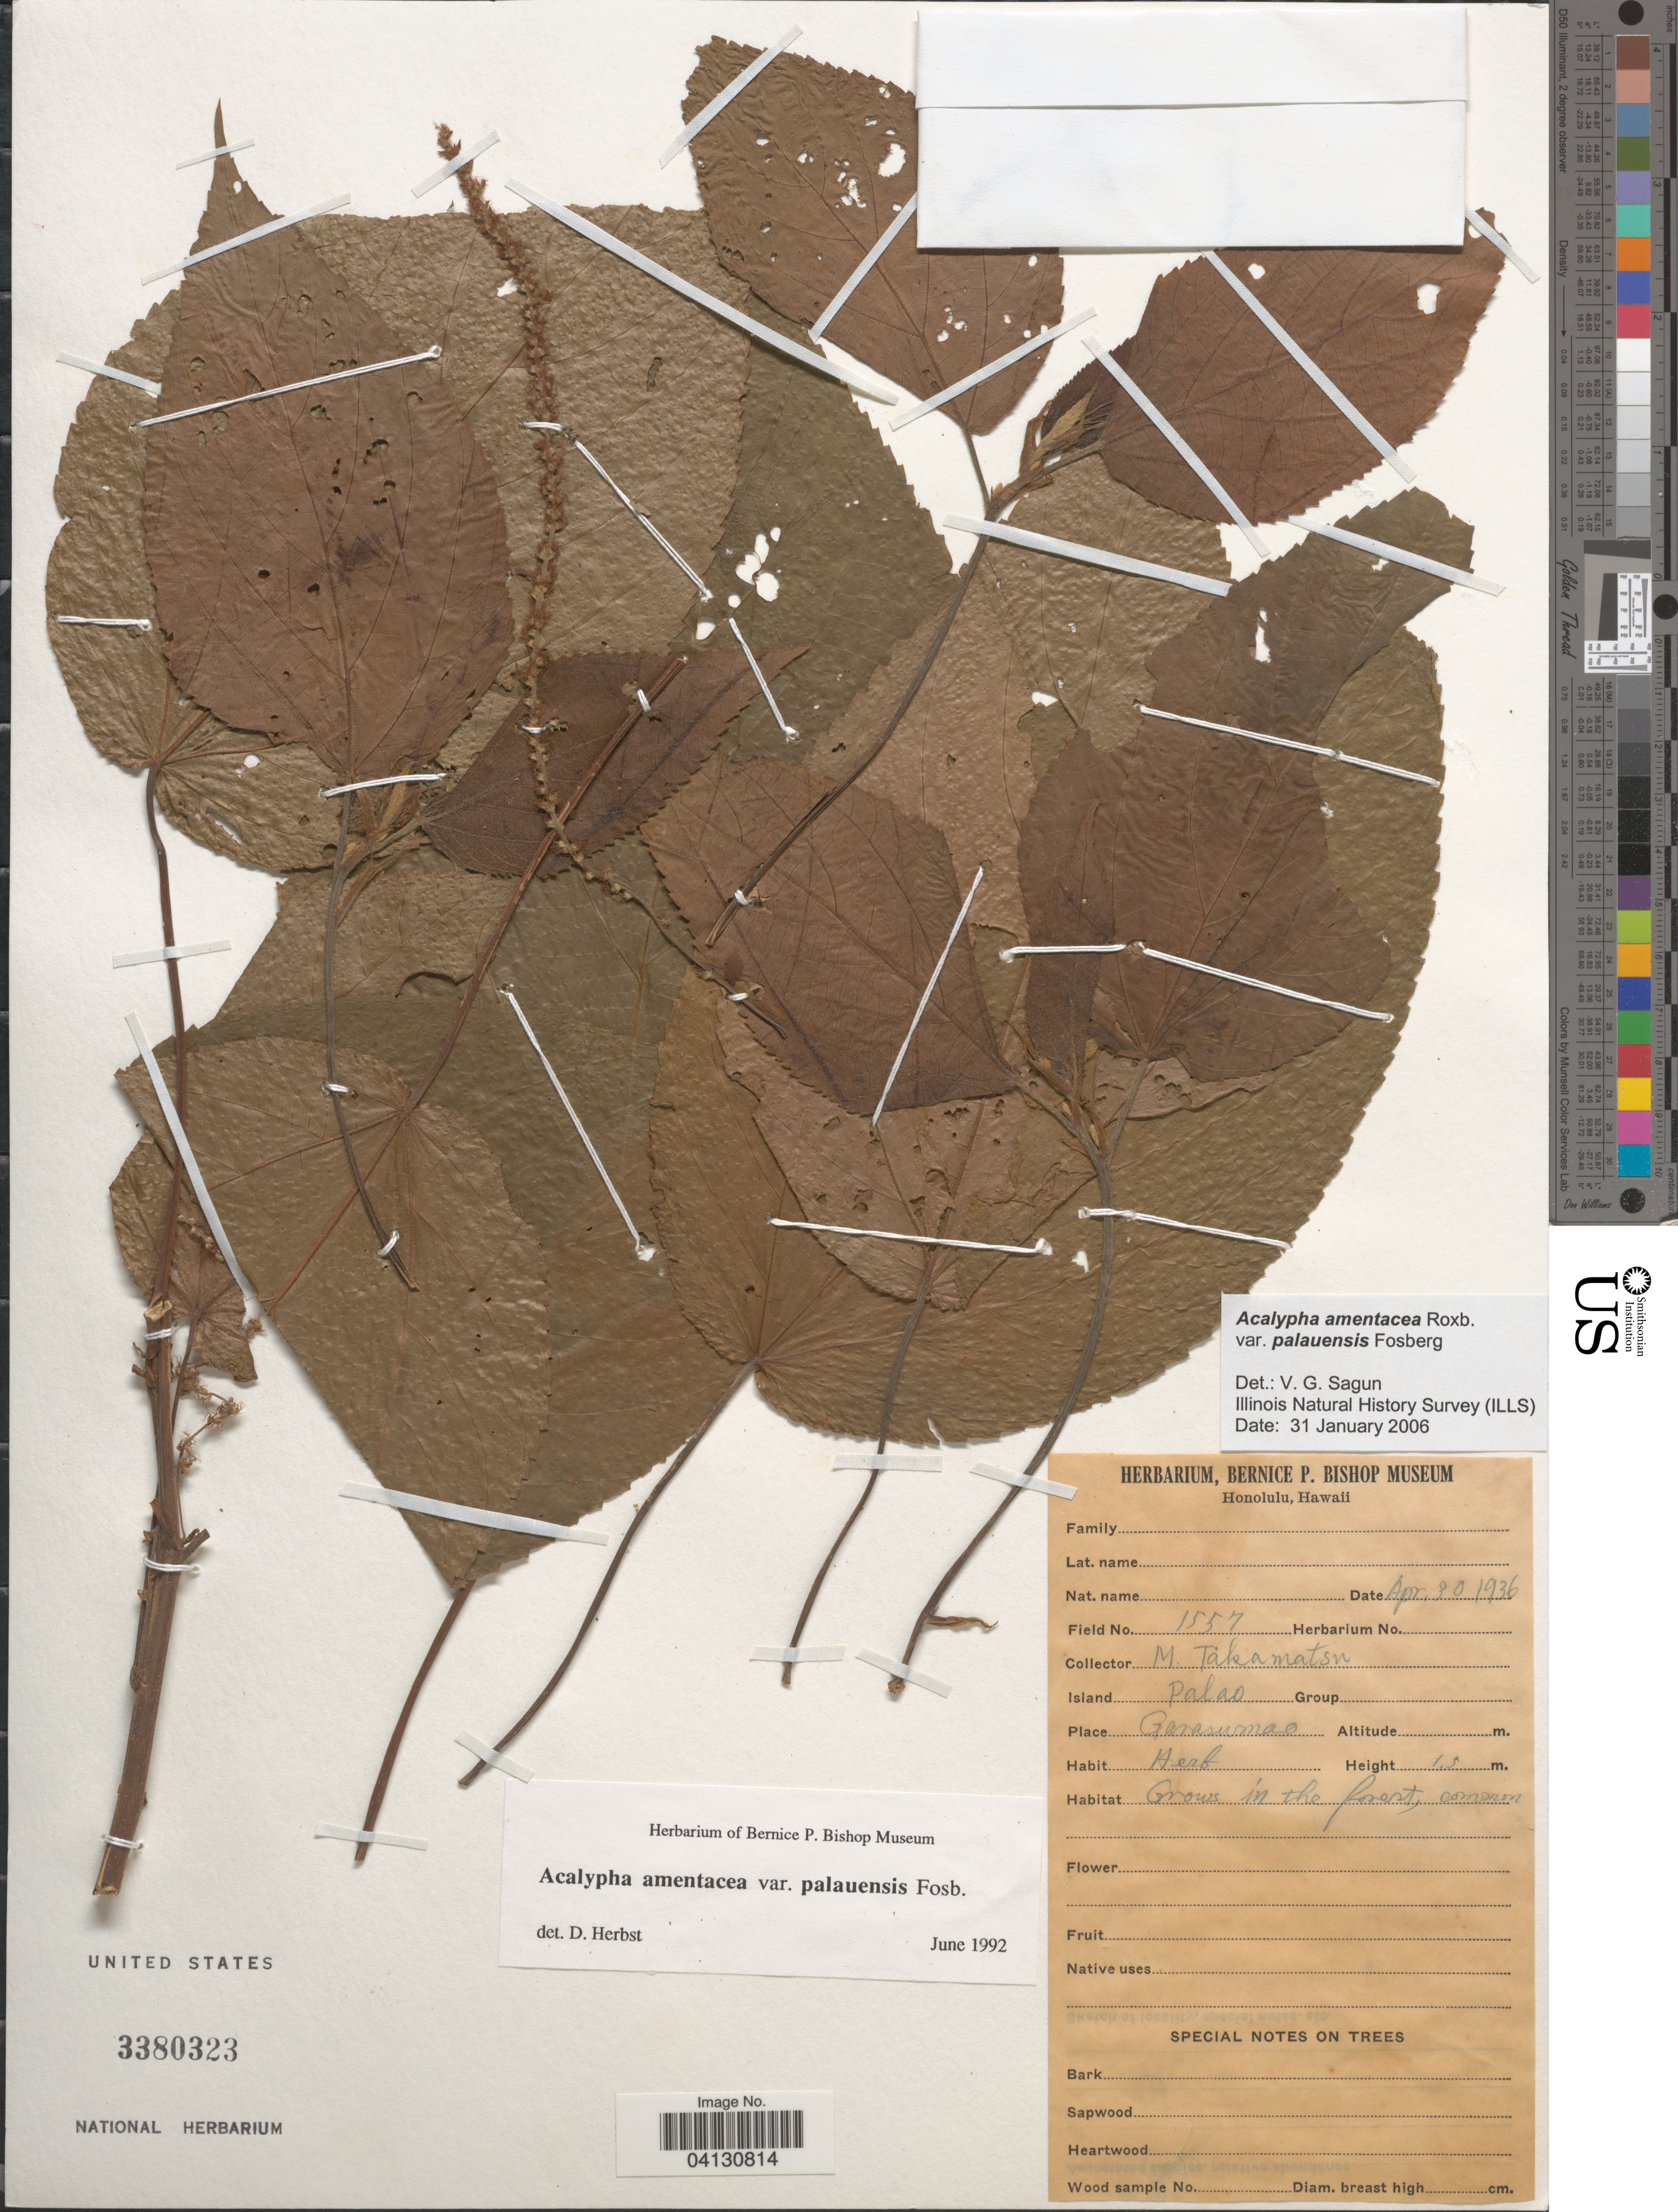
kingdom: Plantae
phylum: Tracheophyta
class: Magnoliopsida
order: Malpighiales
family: Euphorbiaceae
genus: Acalypha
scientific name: Acalypha amentacea var. palauensis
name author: Fosberg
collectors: M. Takamatsu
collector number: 1557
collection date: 1936-04-30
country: Palau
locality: Island Palao. Garasumao.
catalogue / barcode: US 3380323